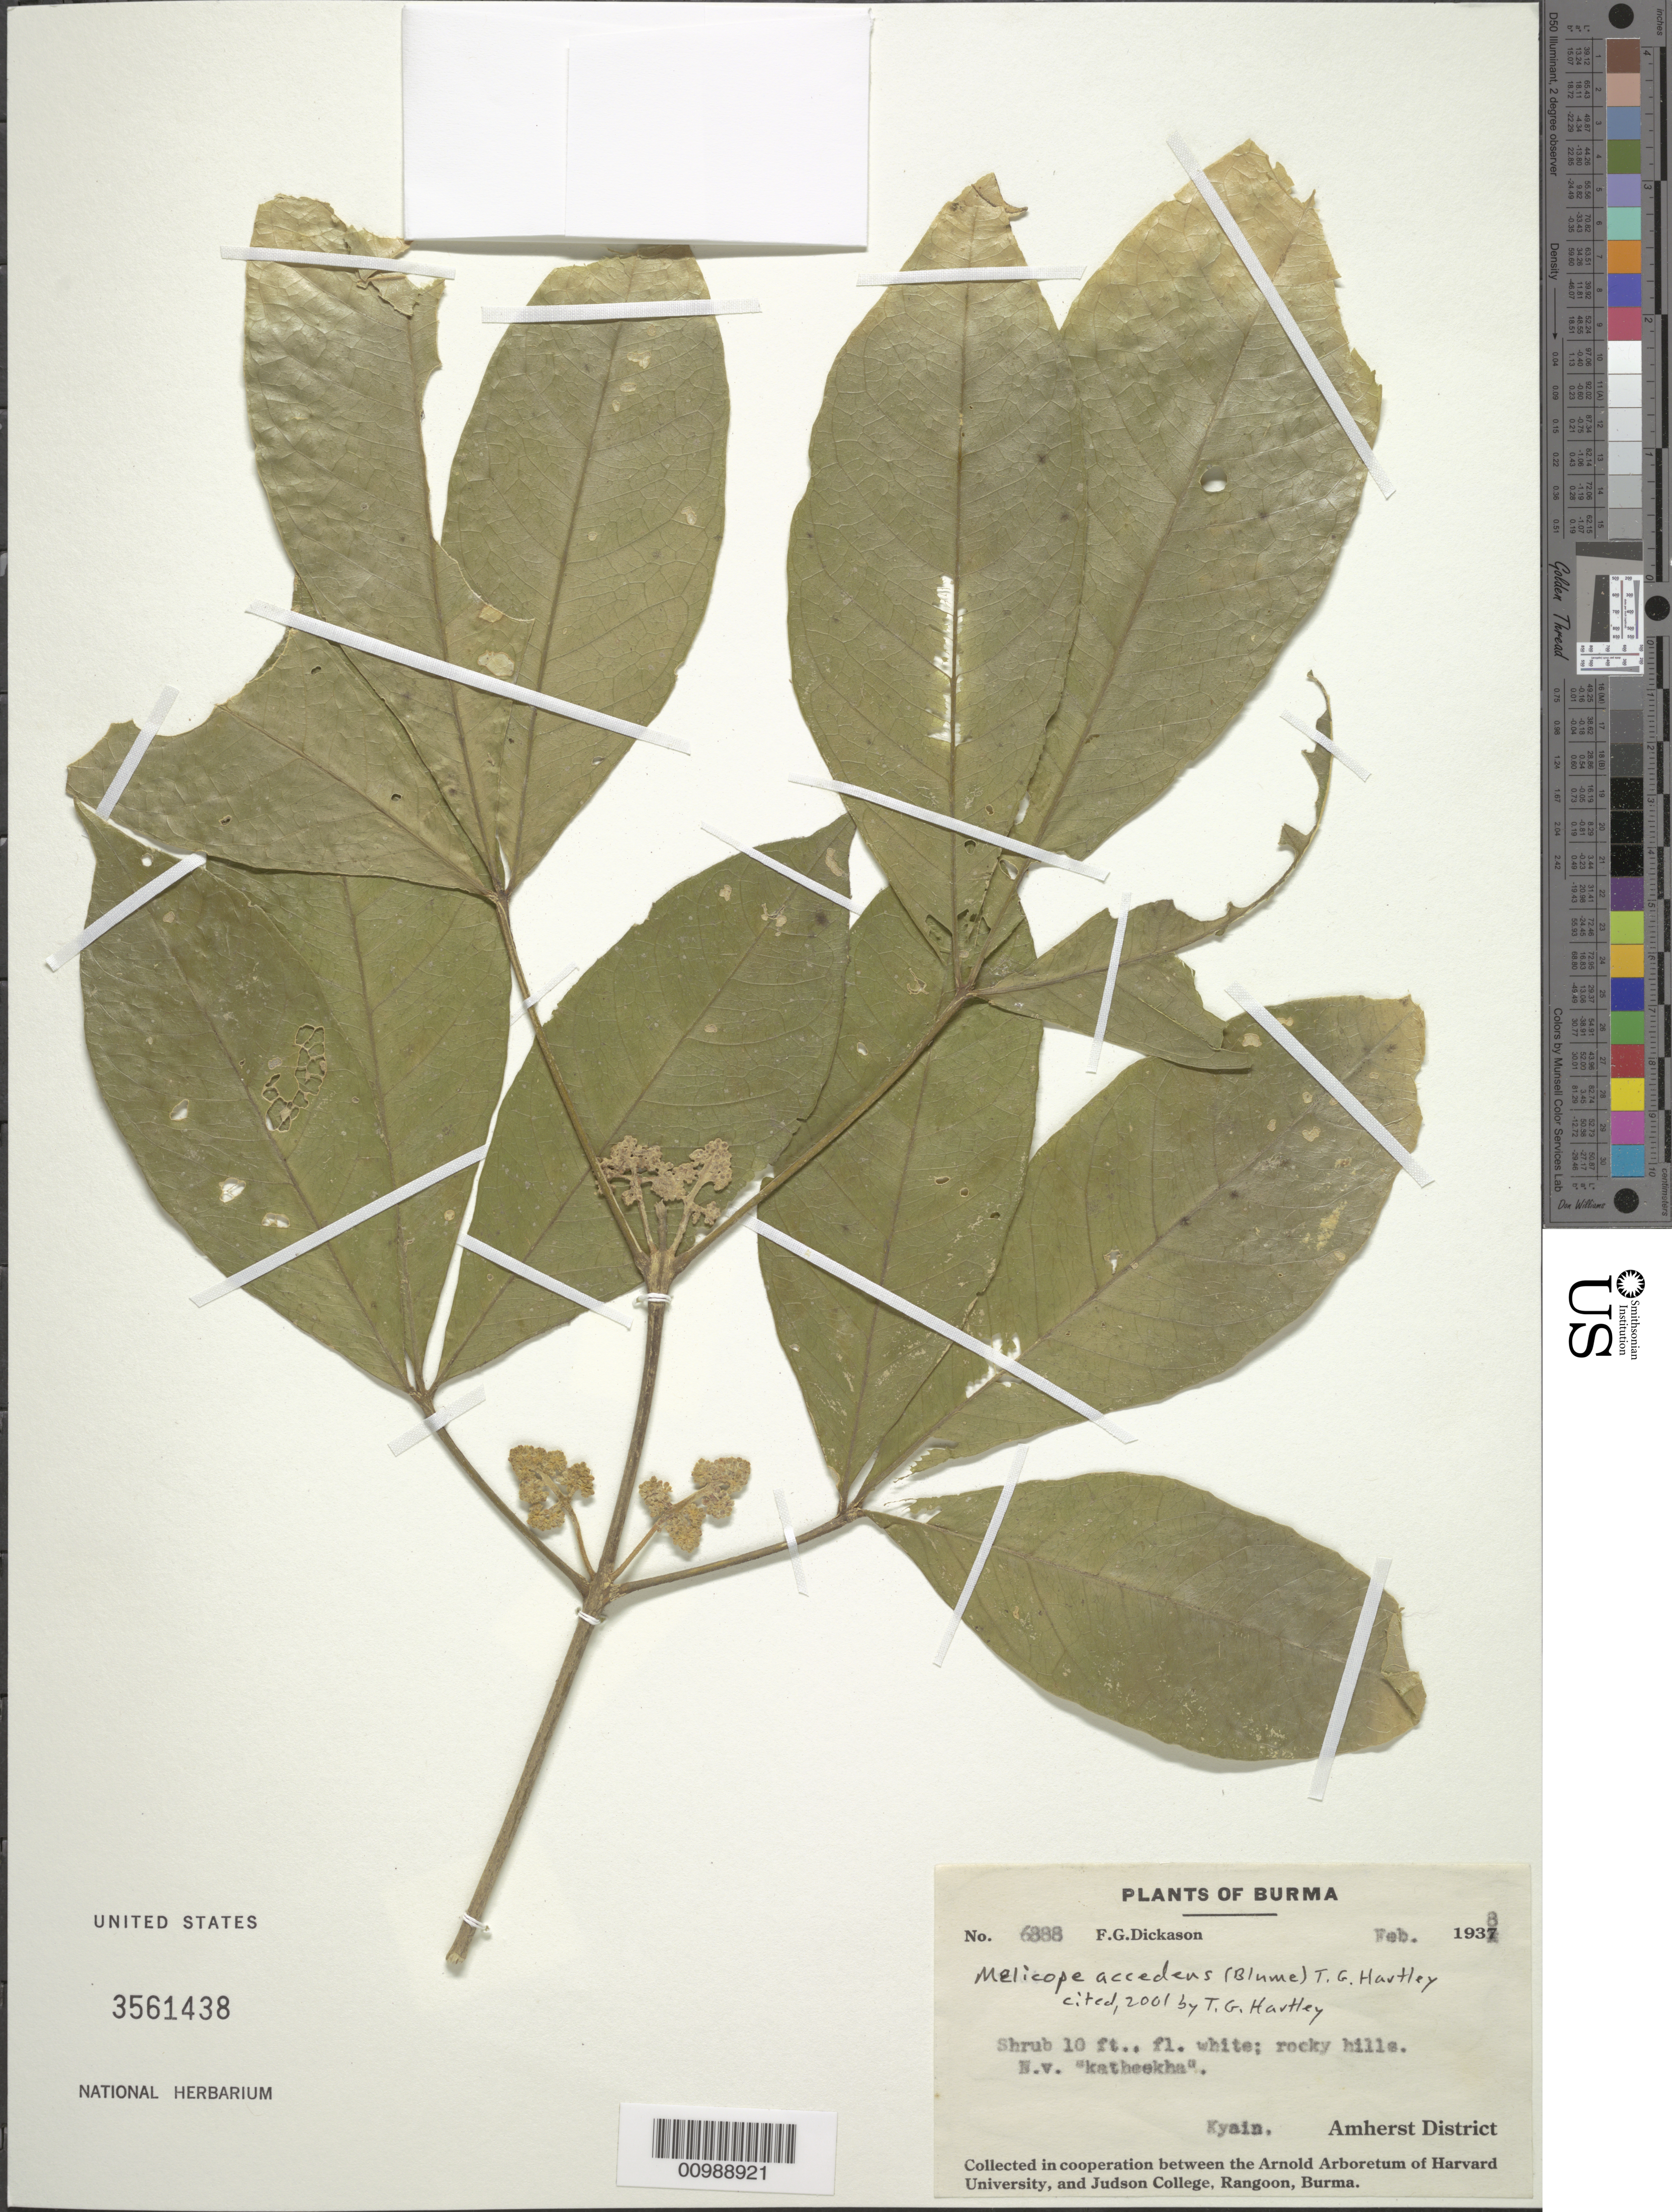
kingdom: Plantae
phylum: Tracheophyta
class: Magnoliopsida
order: Sapindales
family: Rutaceae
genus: Melicope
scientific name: Melicope accedens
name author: (Blume) T.G. Hartley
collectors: F. Dickason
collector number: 6888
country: Myanmar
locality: Kyain, Amherst District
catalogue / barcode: US 3561438